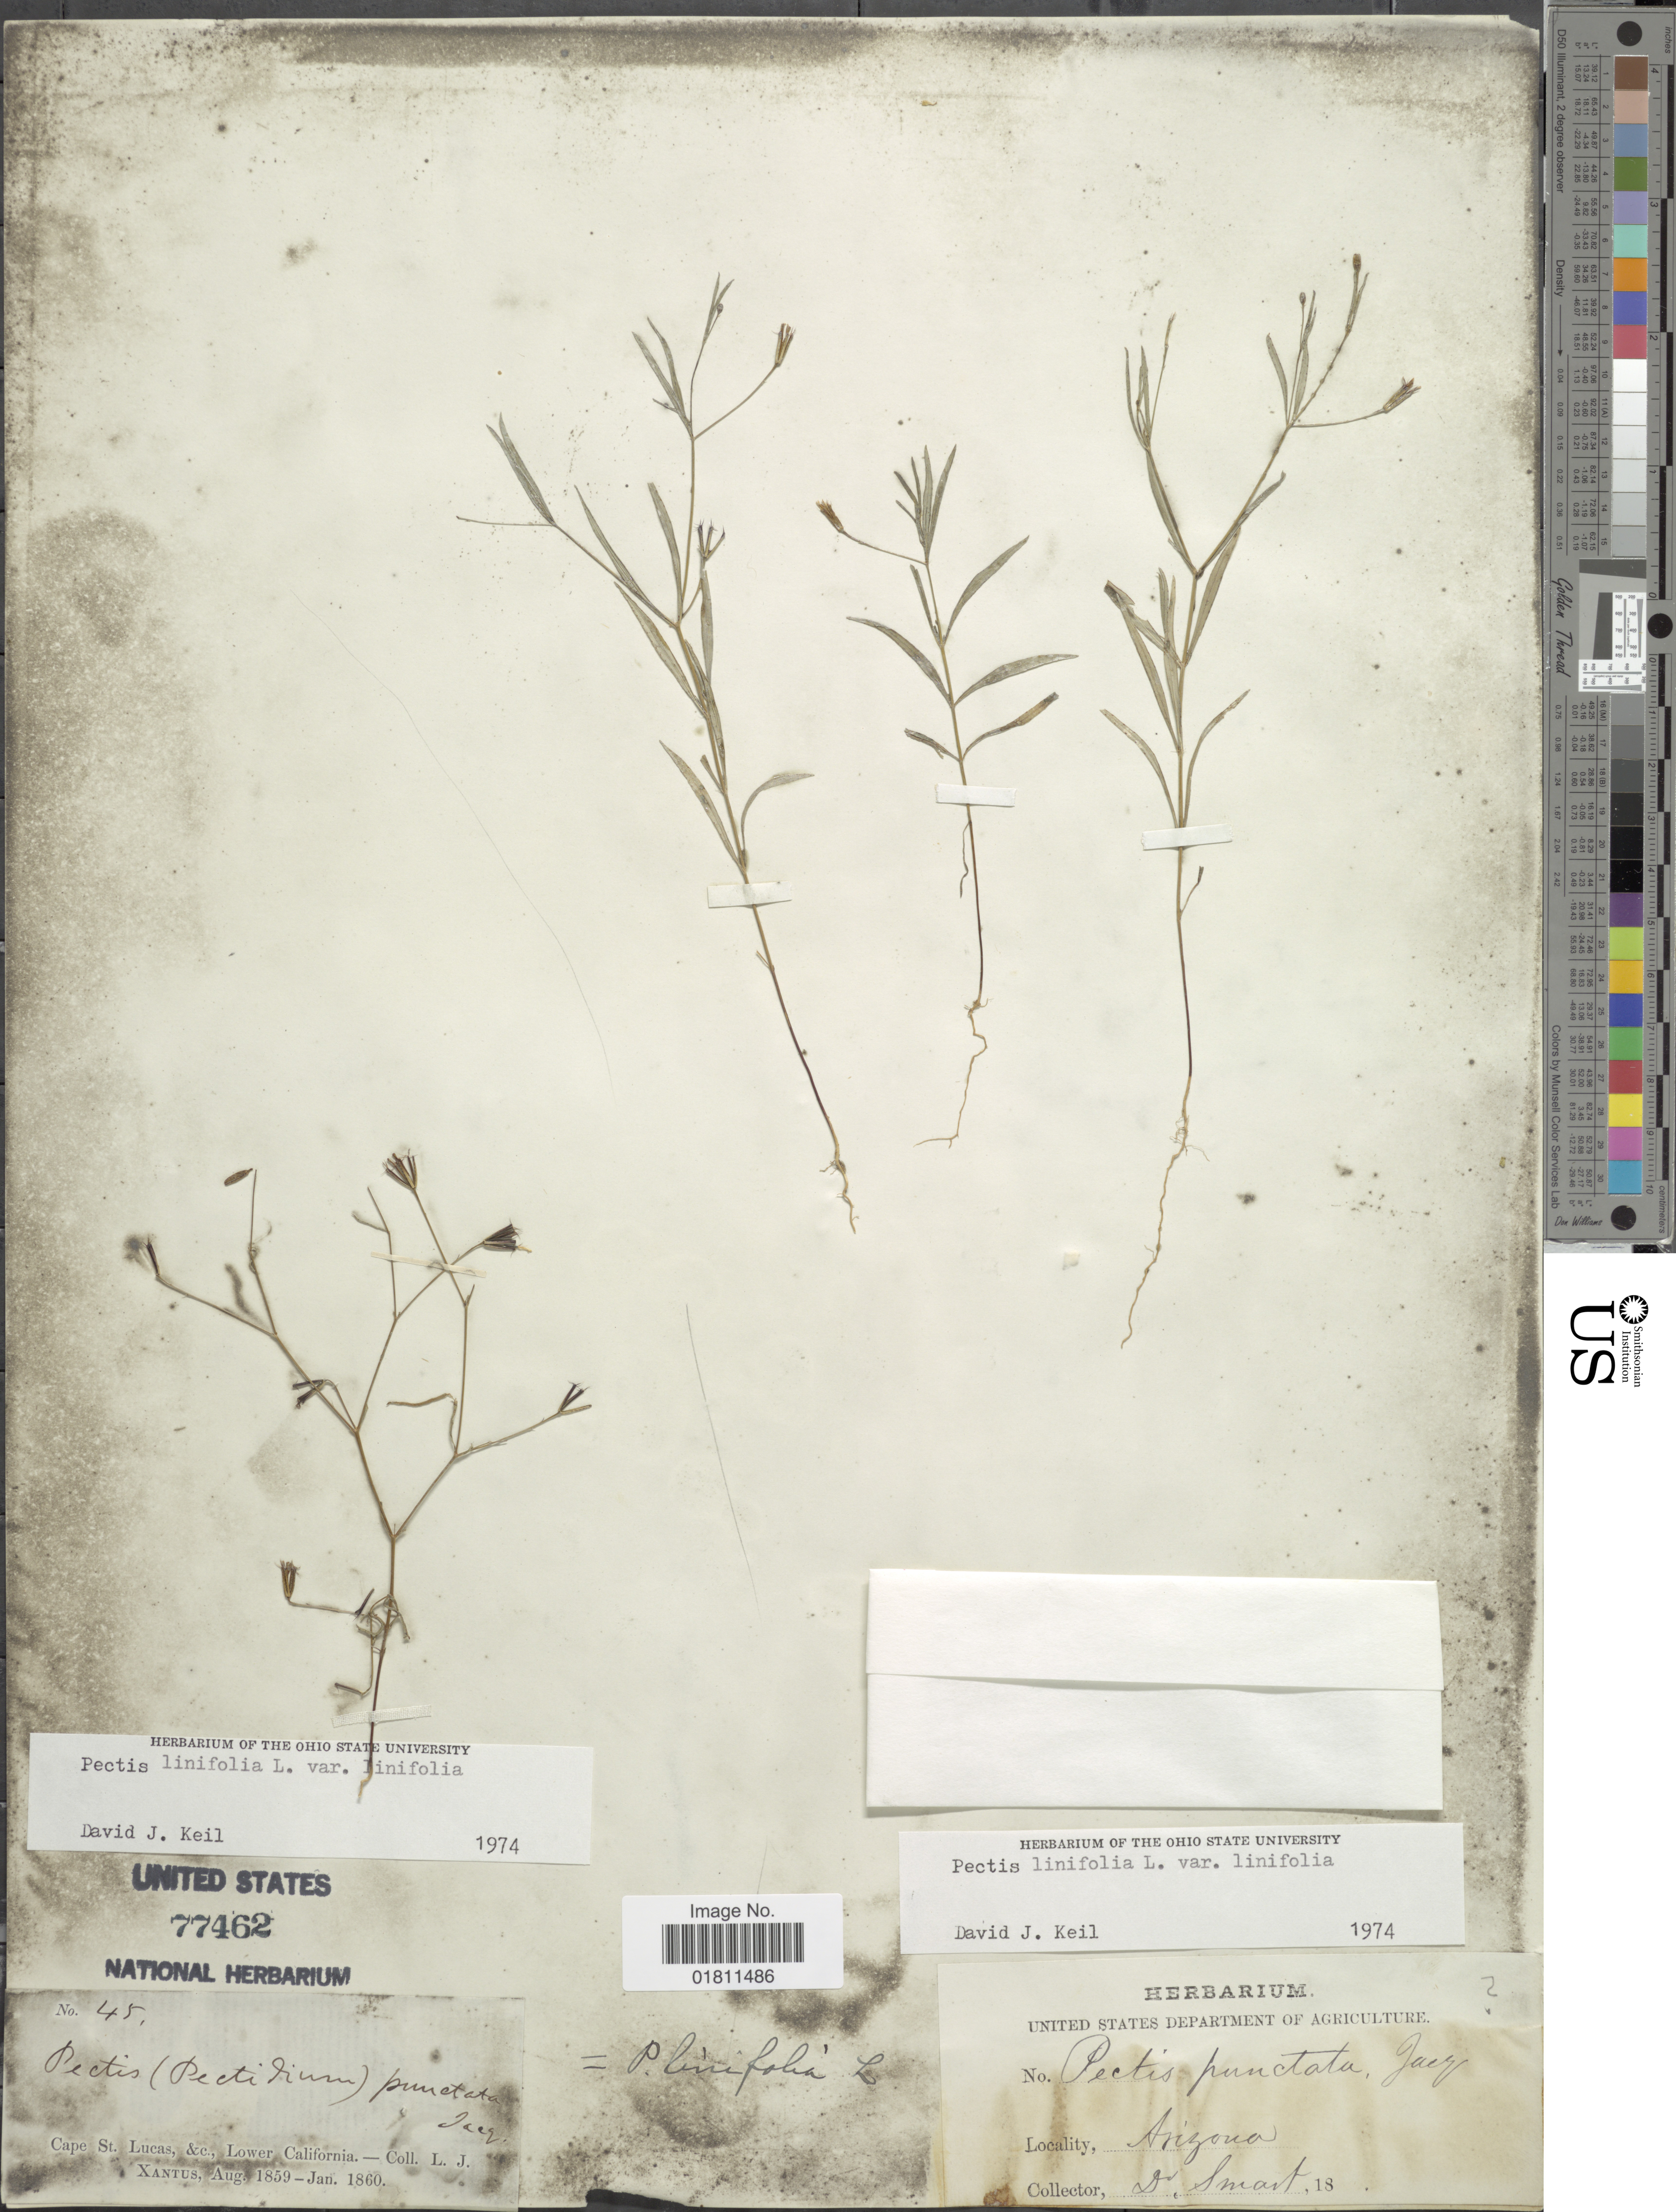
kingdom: Plantae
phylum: Tracheophyta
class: Magnoliopsida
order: Asterales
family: Asteraceae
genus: Pectis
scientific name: Pectis linifolia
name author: L.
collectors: L. J.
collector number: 45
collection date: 1859-08/1860-01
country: Mexico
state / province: Baja California Sur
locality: Cape St. Lucas, & c., Lower California.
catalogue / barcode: US 77462-2